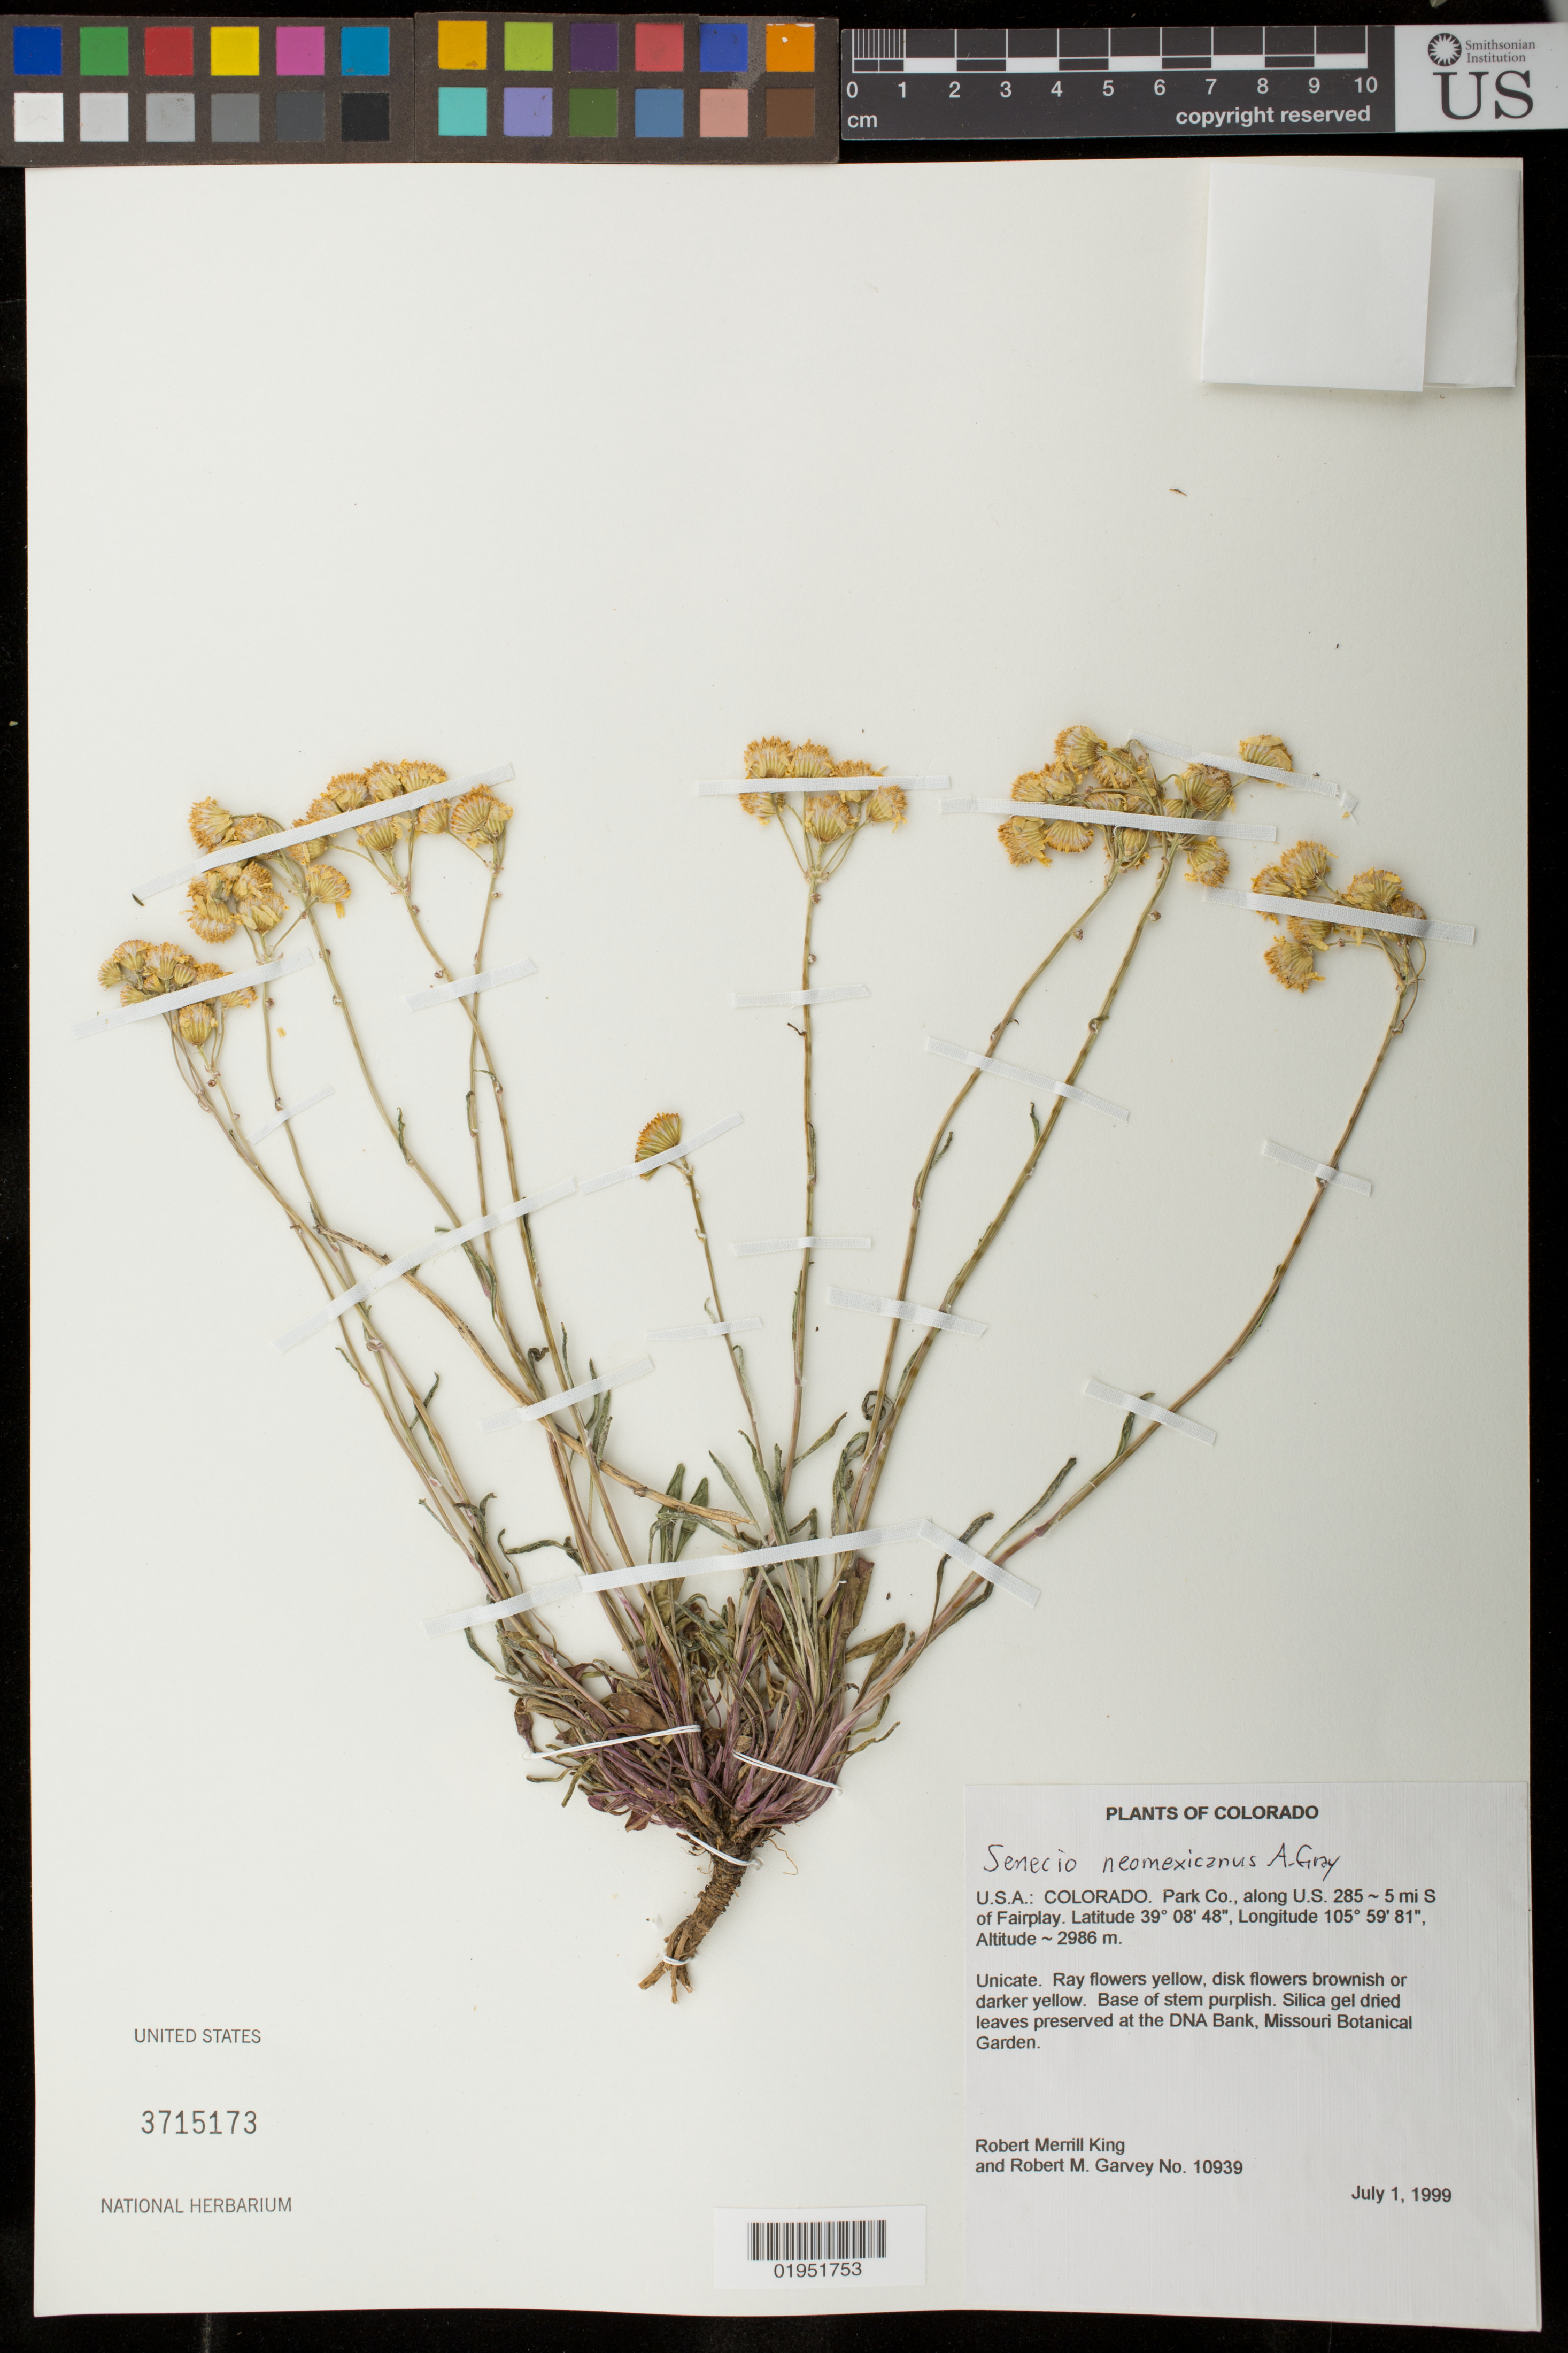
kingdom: Plantae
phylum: Tracheophyta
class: Magnoliopsida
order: Asterales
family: Asteraceae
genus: Senecio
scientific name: Senecio neomexicanus var. neomexicanus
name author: A. Gray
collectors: R. M. King & R. Garvey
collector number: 10939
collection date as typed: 1 Jul 1999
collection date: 1999-07-01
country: United States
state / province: Colorado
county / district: Park Co.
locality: Along US 285, ca. 5 m S of Fairplay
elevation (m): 2986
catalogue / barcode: US 3715173